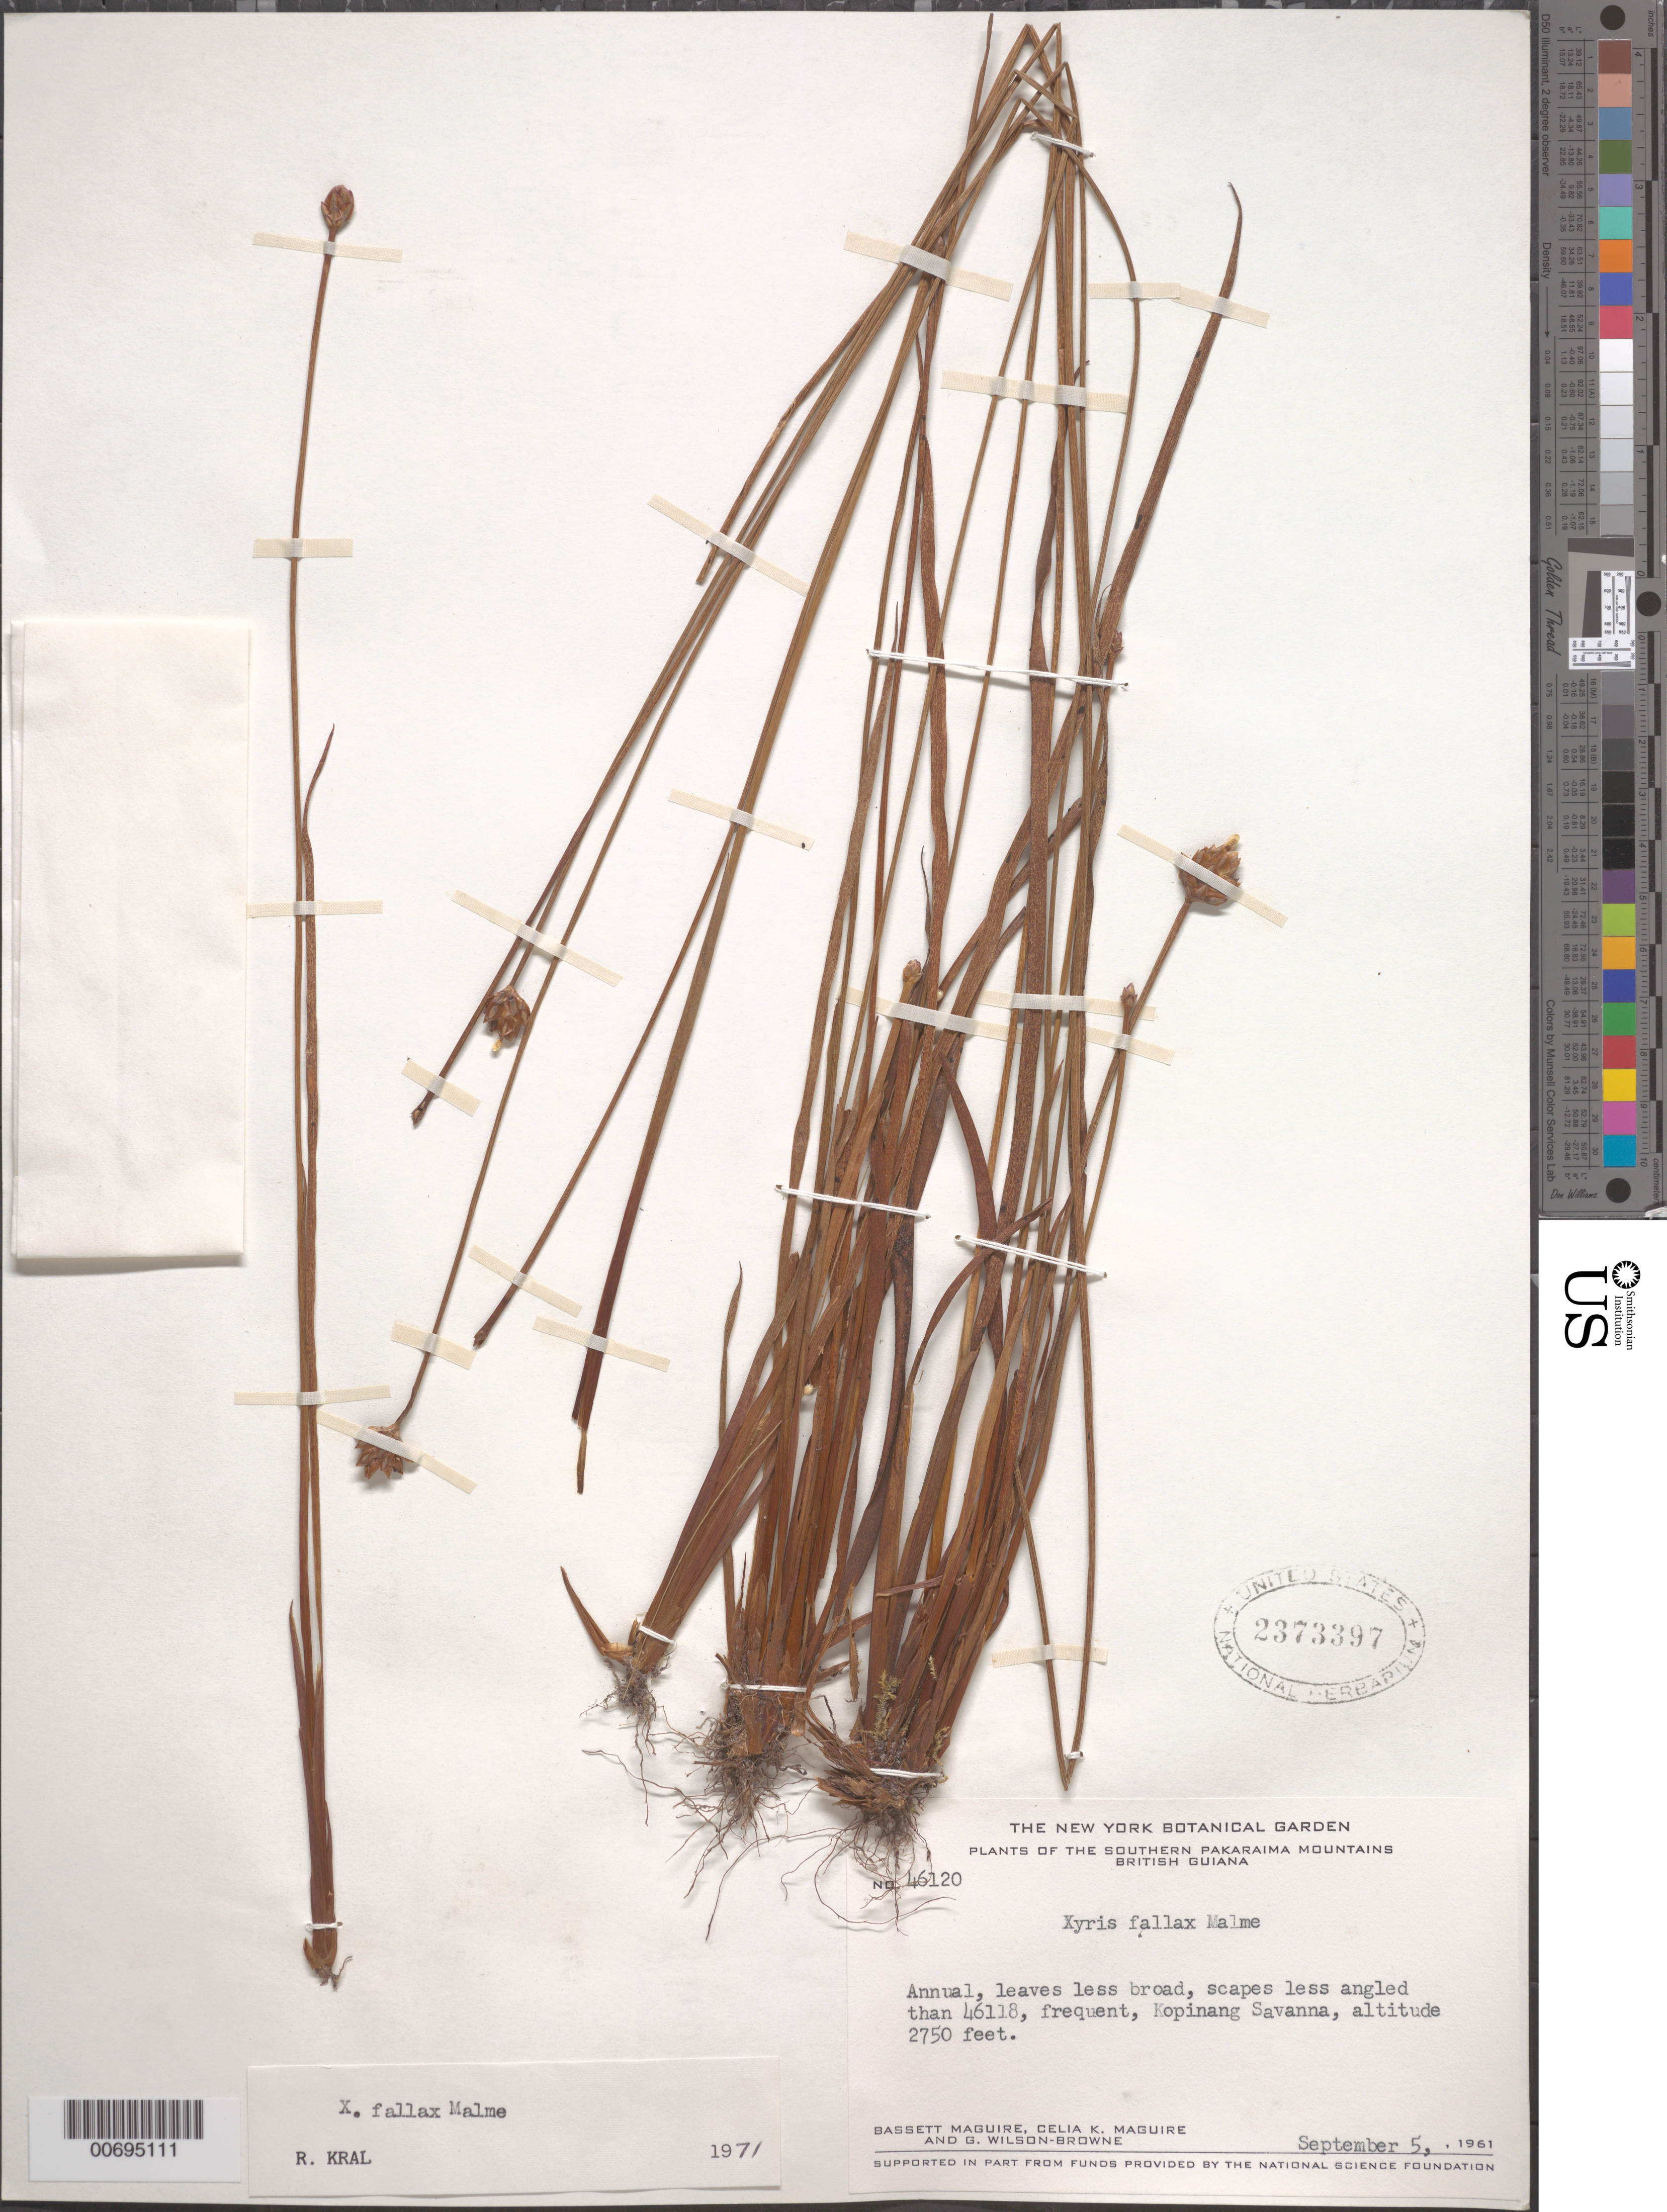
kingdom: Plantae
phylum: Tracheophyta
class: Liliopsida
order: Poales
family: Xyridaceae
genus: Xyris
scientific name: Xyris fallax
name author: Malme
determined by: Kral, Robert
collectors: B. Maguire, C. K. Maguire & G. Wilson-Browne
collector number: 46120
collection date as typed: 5-Sep-61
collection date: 1961-09-05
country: Guyana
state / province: Potaro-Siparuni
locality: Kopinang Savanna, S. Pakaraima Mts.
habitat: Savanna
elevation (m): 838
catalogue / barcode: US 2373397